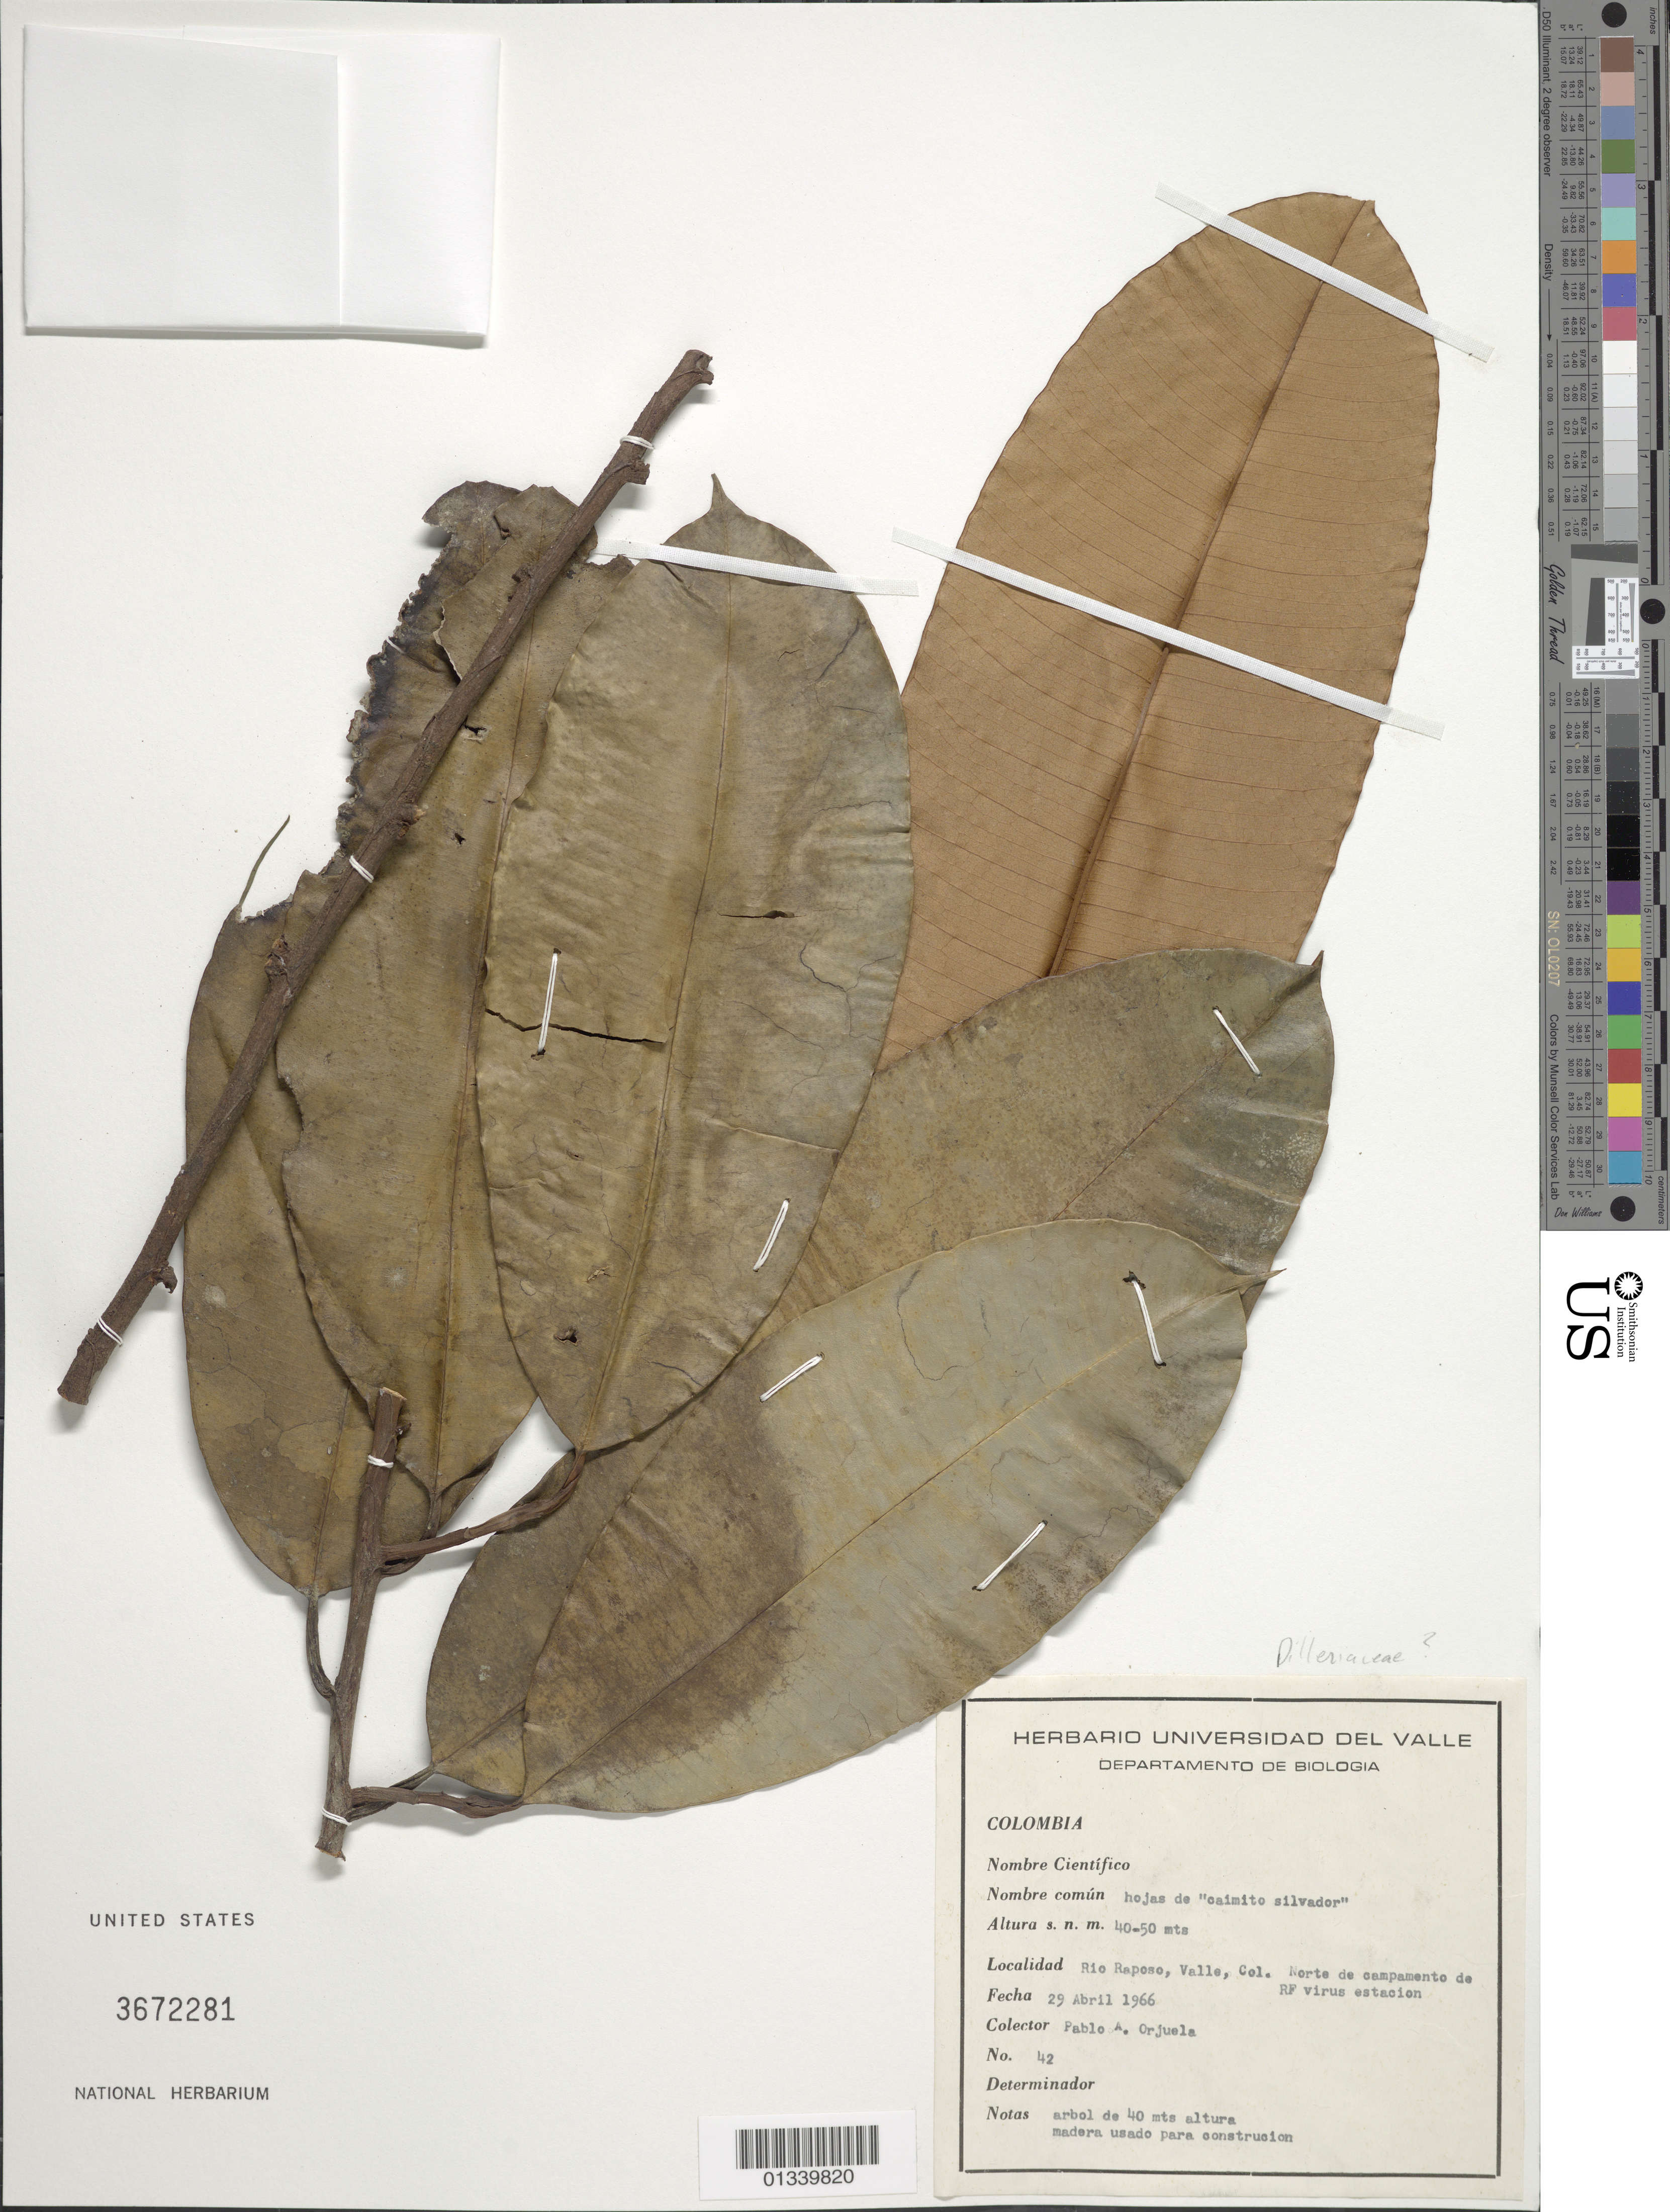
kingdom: Plantae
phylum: Tracheophyta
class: Magnoliopsida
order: Ericales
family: Sapotaceae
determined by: Londoño-Echeverri, Y.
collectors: P. A. Orjuela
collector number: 42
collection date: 1966-04-29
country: Colombia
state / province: Valle del Cauca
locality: Rio Raposo, Norte de campamento de RF virus estasion.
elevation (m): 40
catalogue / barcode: US 3672281